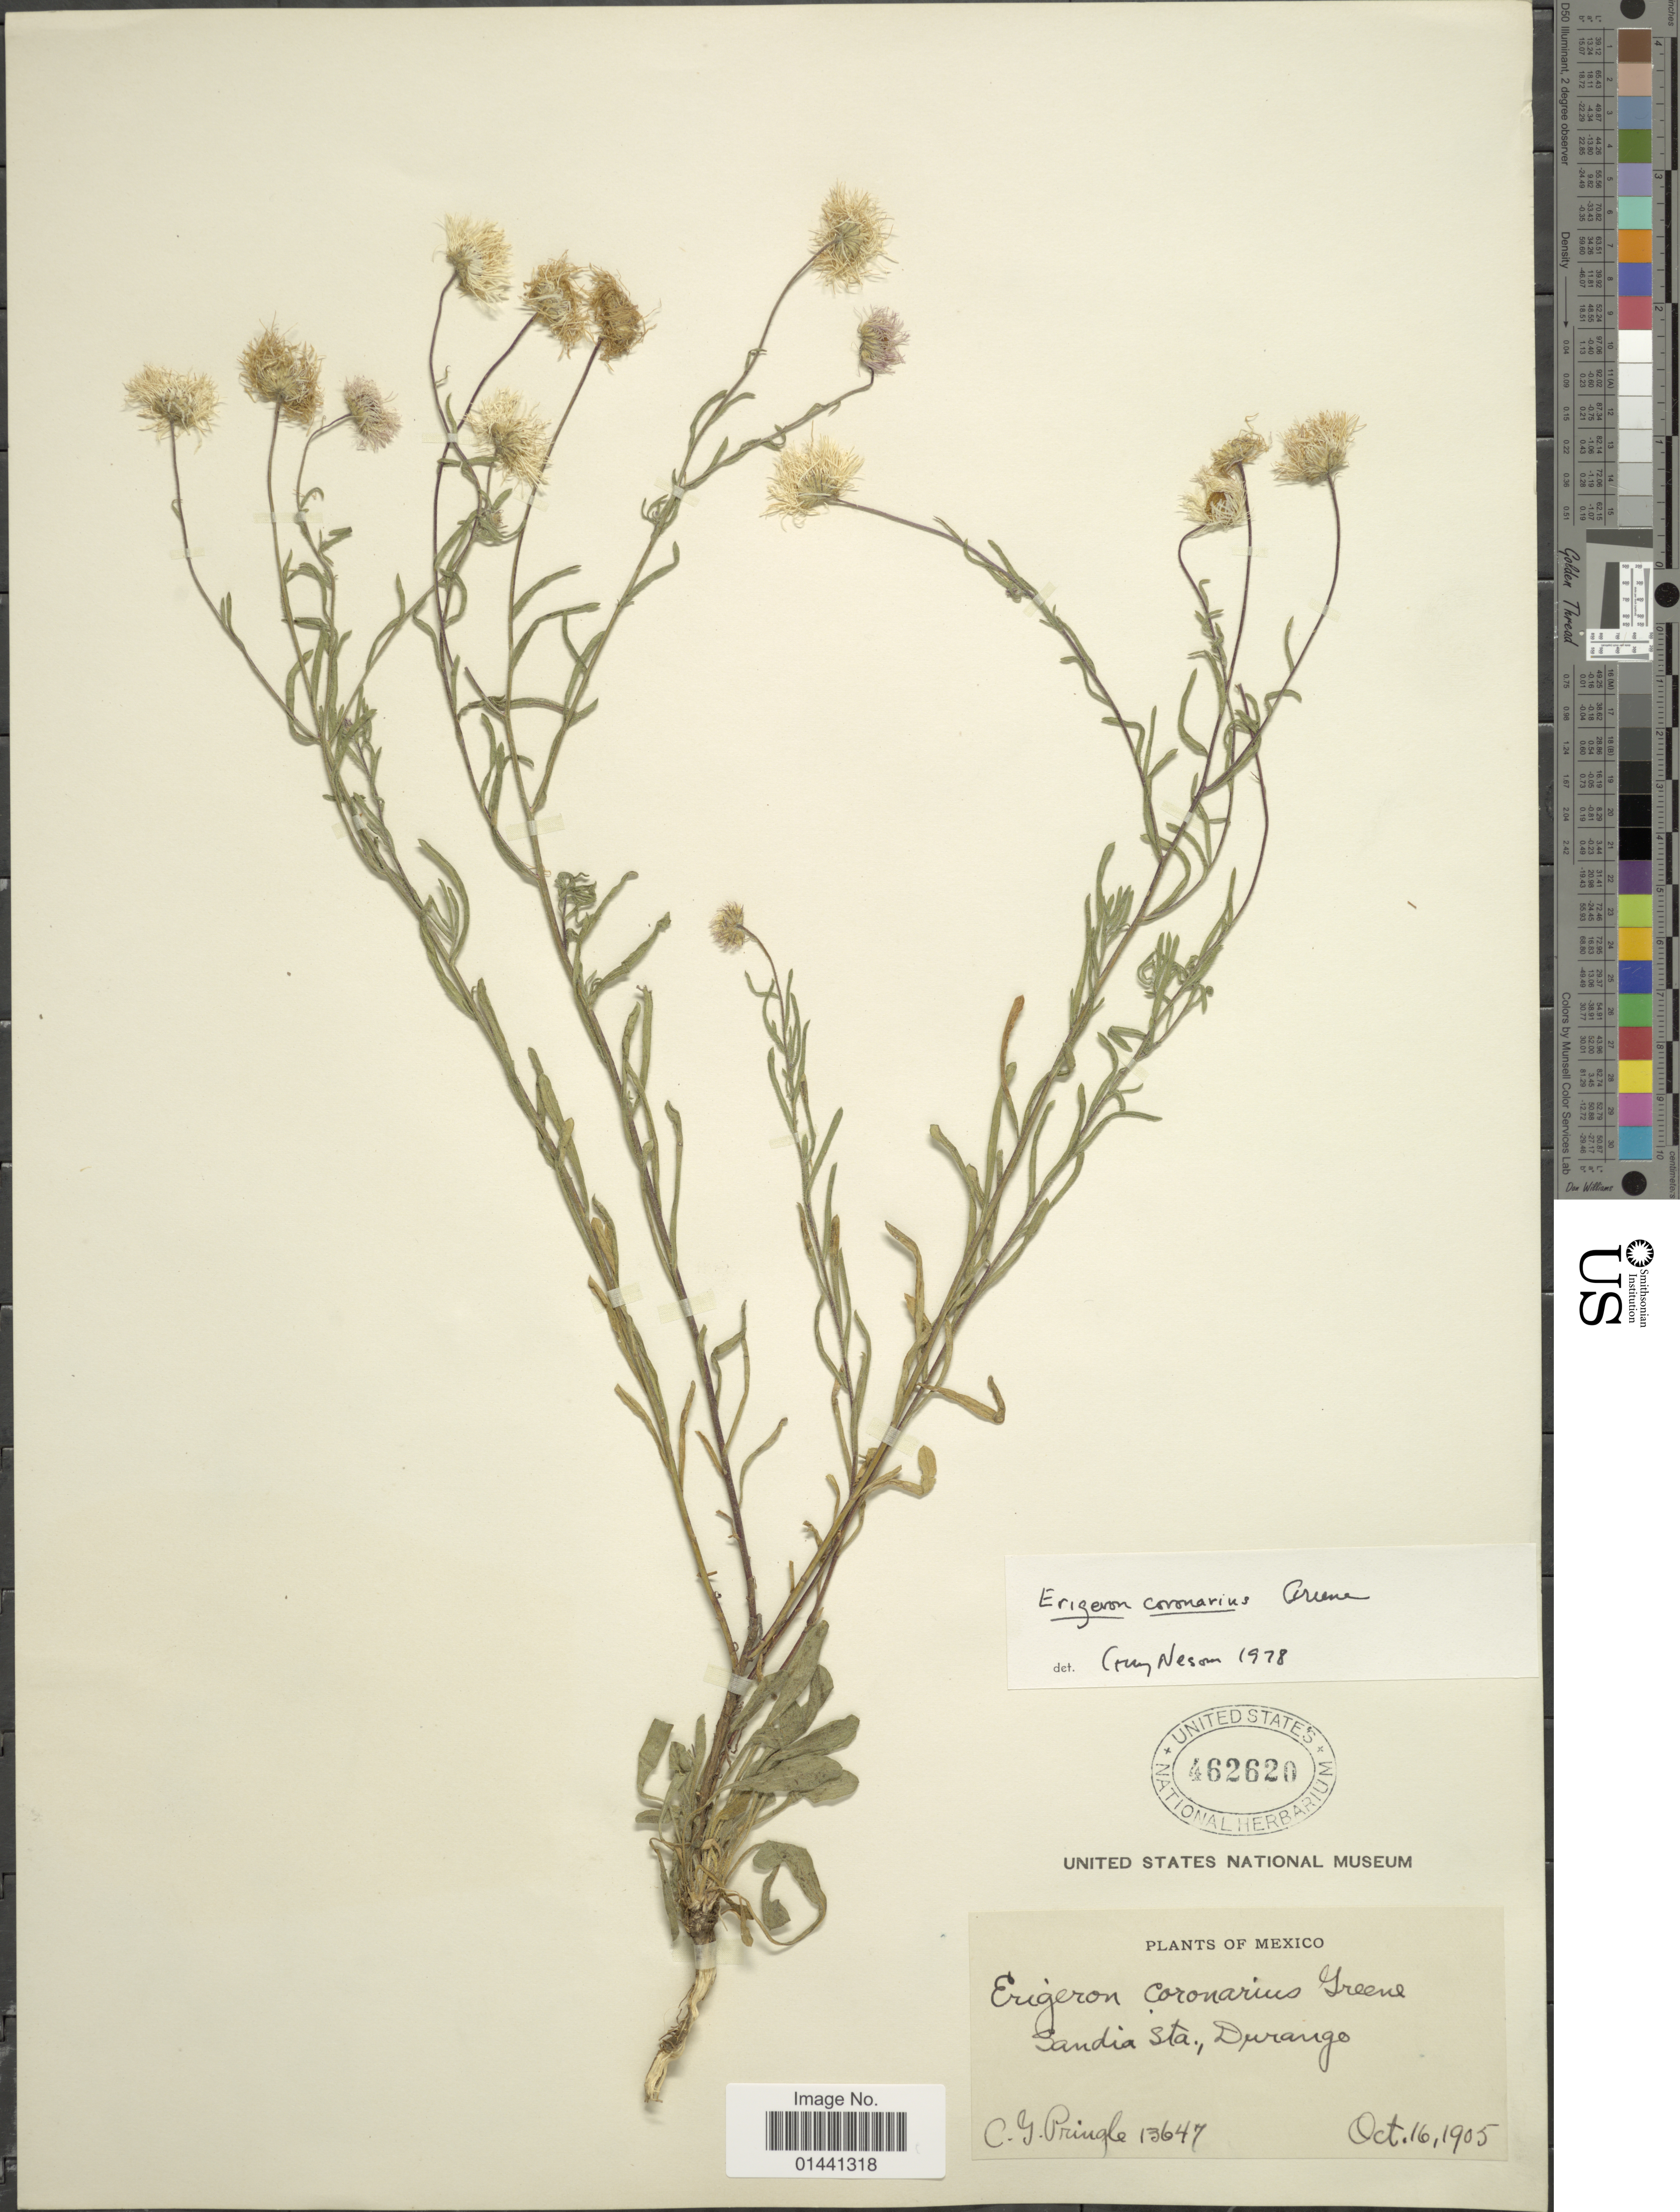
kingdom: Plantae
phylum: Tracheophyta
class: Magnoliopsida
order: Asterales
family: Asteraceae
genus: Erigeron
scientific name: Erigeron coronarius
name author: Greene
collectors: C. G. Pringle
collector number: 13647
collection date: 1905-10-16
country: Mexico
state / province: Durango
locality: Sandia Sta.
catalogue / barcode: US 462620